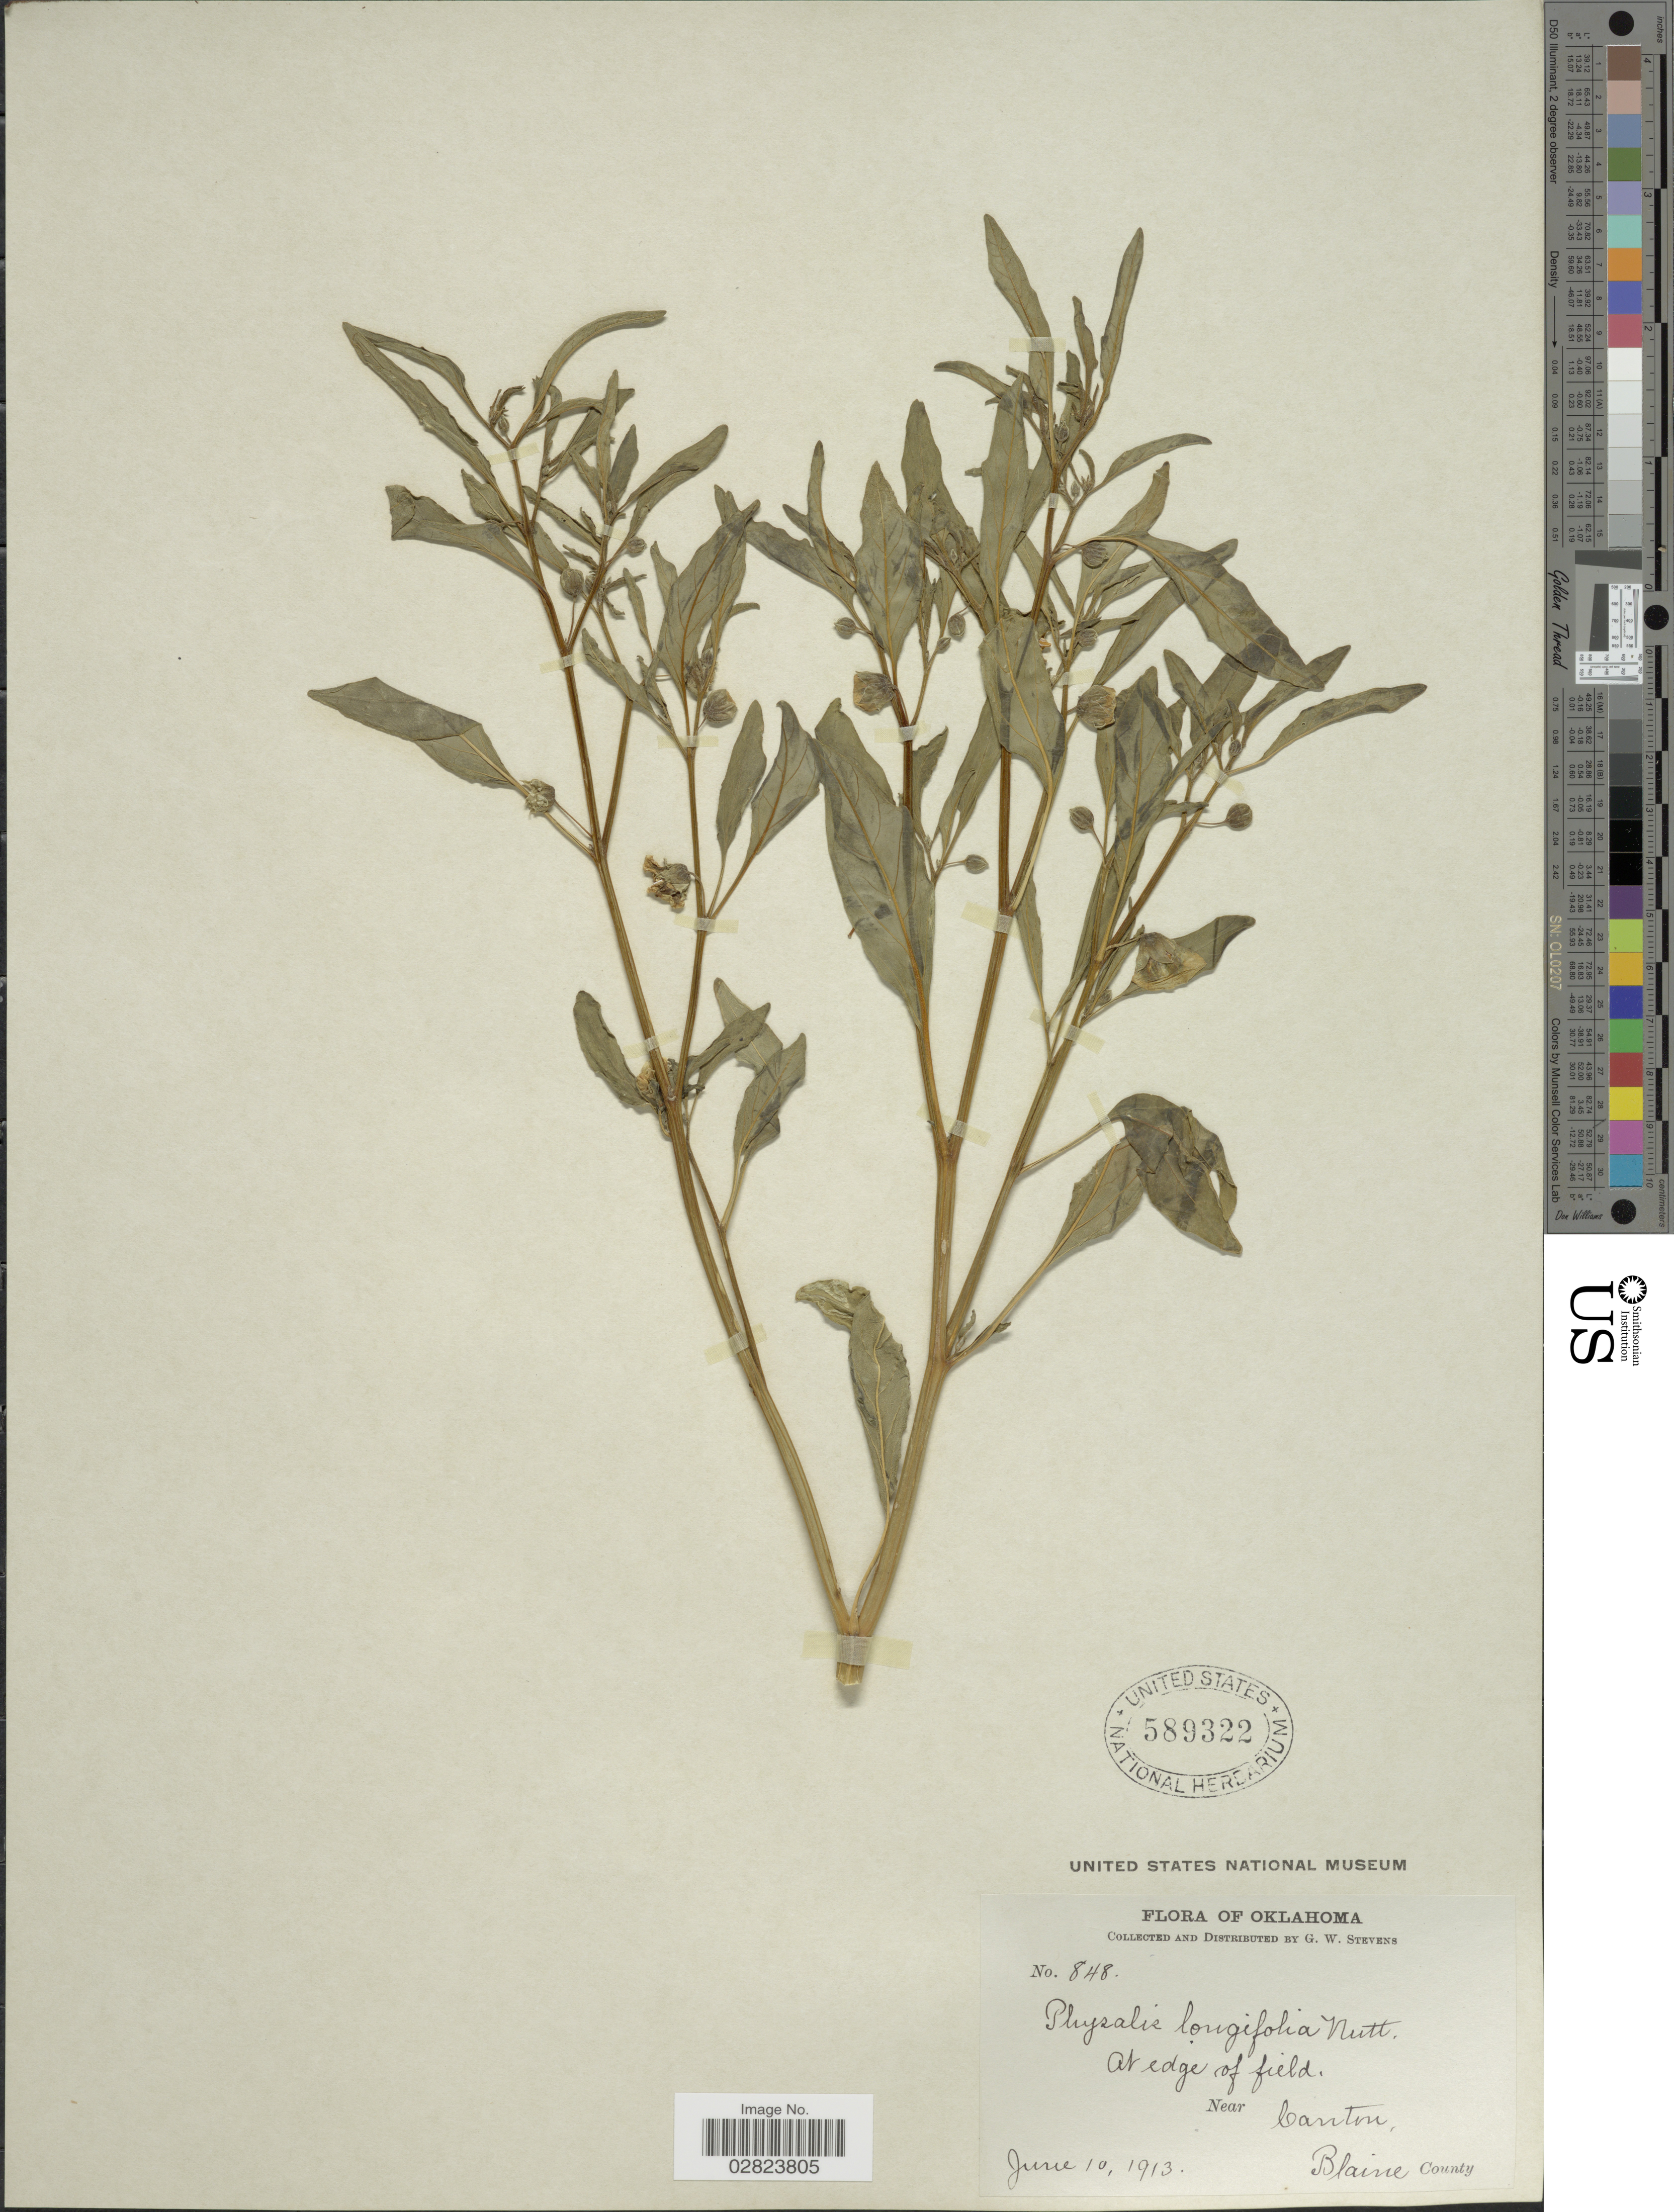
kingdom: Plantae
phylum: Tracheophyta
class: Magnoliopsida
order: Solanales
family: Solanaceae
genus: Physalis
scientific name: Physalis longifolia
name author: Nutt.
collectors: G. W. Stevens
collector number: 848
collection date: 1913-06-10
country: United States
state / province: Oklahoma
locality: Near Canton, Blaine County.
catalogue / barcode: US 589322